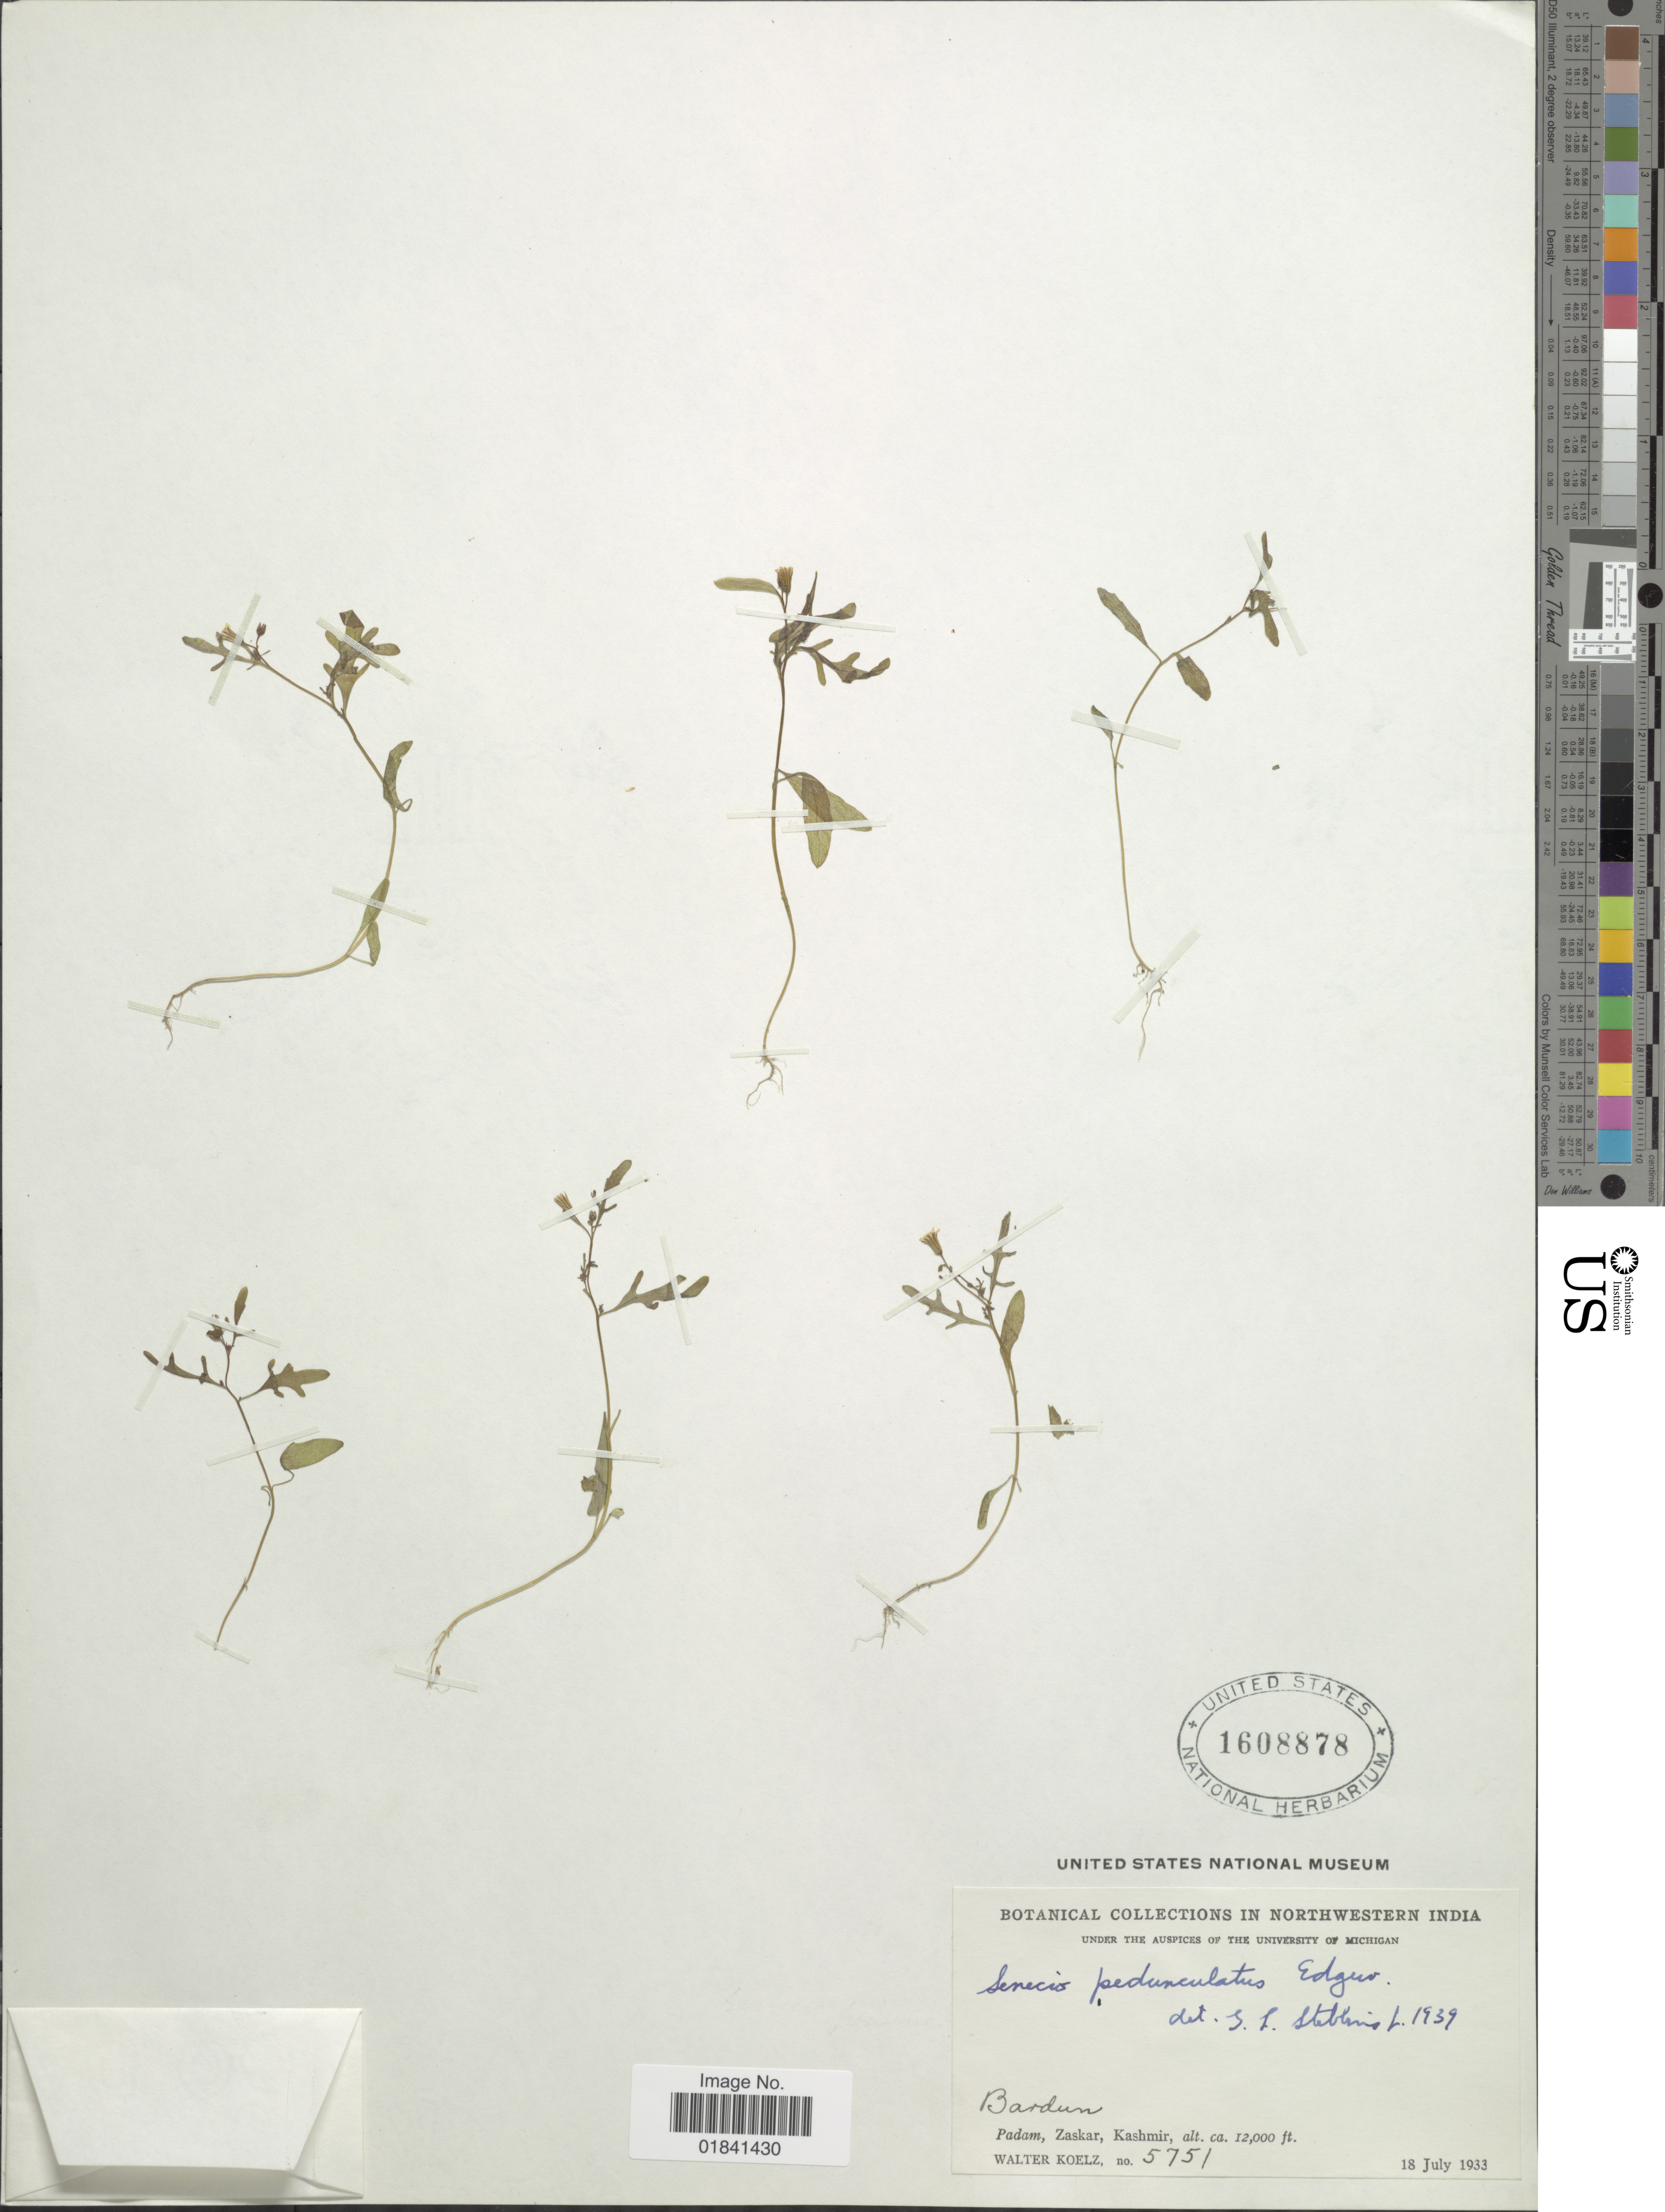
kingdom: Plantae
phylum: Tracheophyta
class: Magnoliopsida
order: Asterales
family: Asteraceae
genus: Senecio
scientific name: Senecio pedunculatus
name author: Edgew.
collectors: W. N. Koelz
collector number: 5751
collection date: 1933-07-18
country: India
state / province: Jammu and Kashmir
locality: Northwestern India, Padam, Zaskar, Kashmir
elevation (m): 3658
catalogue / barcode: US 1608878